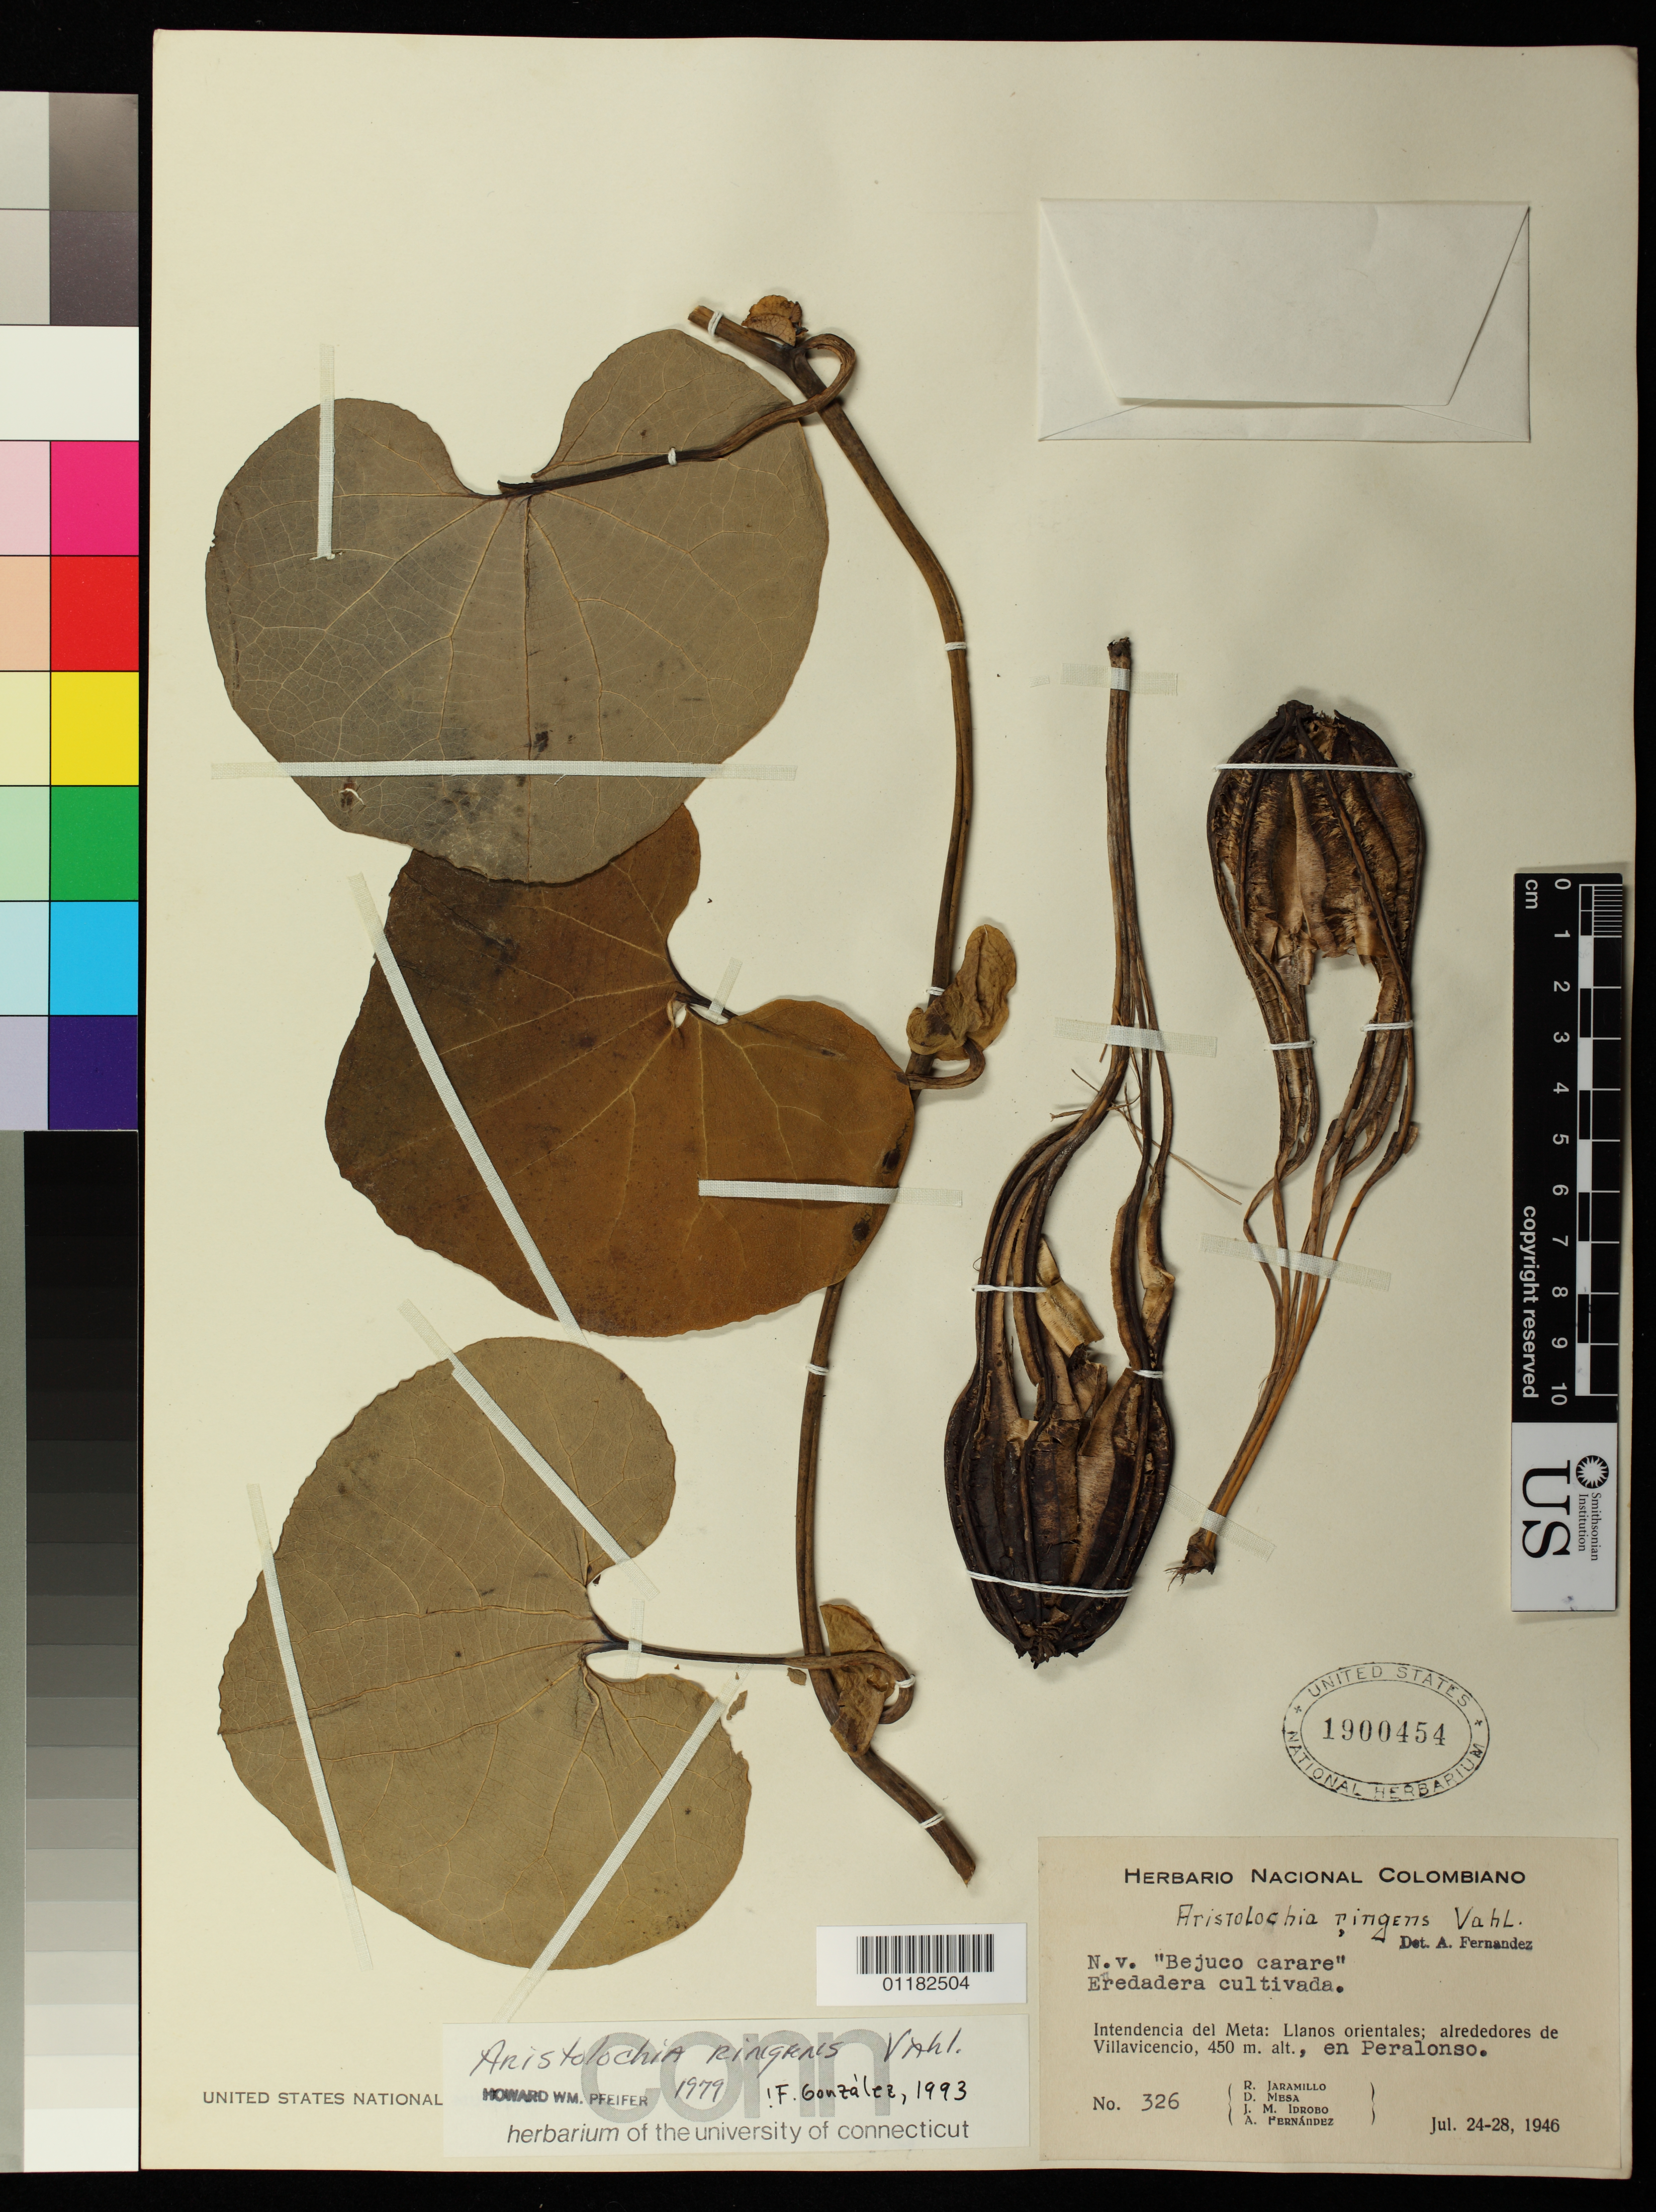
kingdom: Plantae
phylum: Tracheophyta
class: Magnoliopsida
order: Piperales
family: Aristolochiaceae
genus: Aristolochia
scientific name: Aristolochia ringens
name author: Vahl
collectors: R. Jaramillo M., D. Mesa, J. M. Idrobo & A. Fernandez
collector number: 326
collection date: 1946-07-24/1946-07-28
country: Colombia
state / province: Meta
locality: Llanos orientales; alrededores de Villavicencio, en Peralonso.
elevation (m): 450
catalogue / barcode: US 1900454